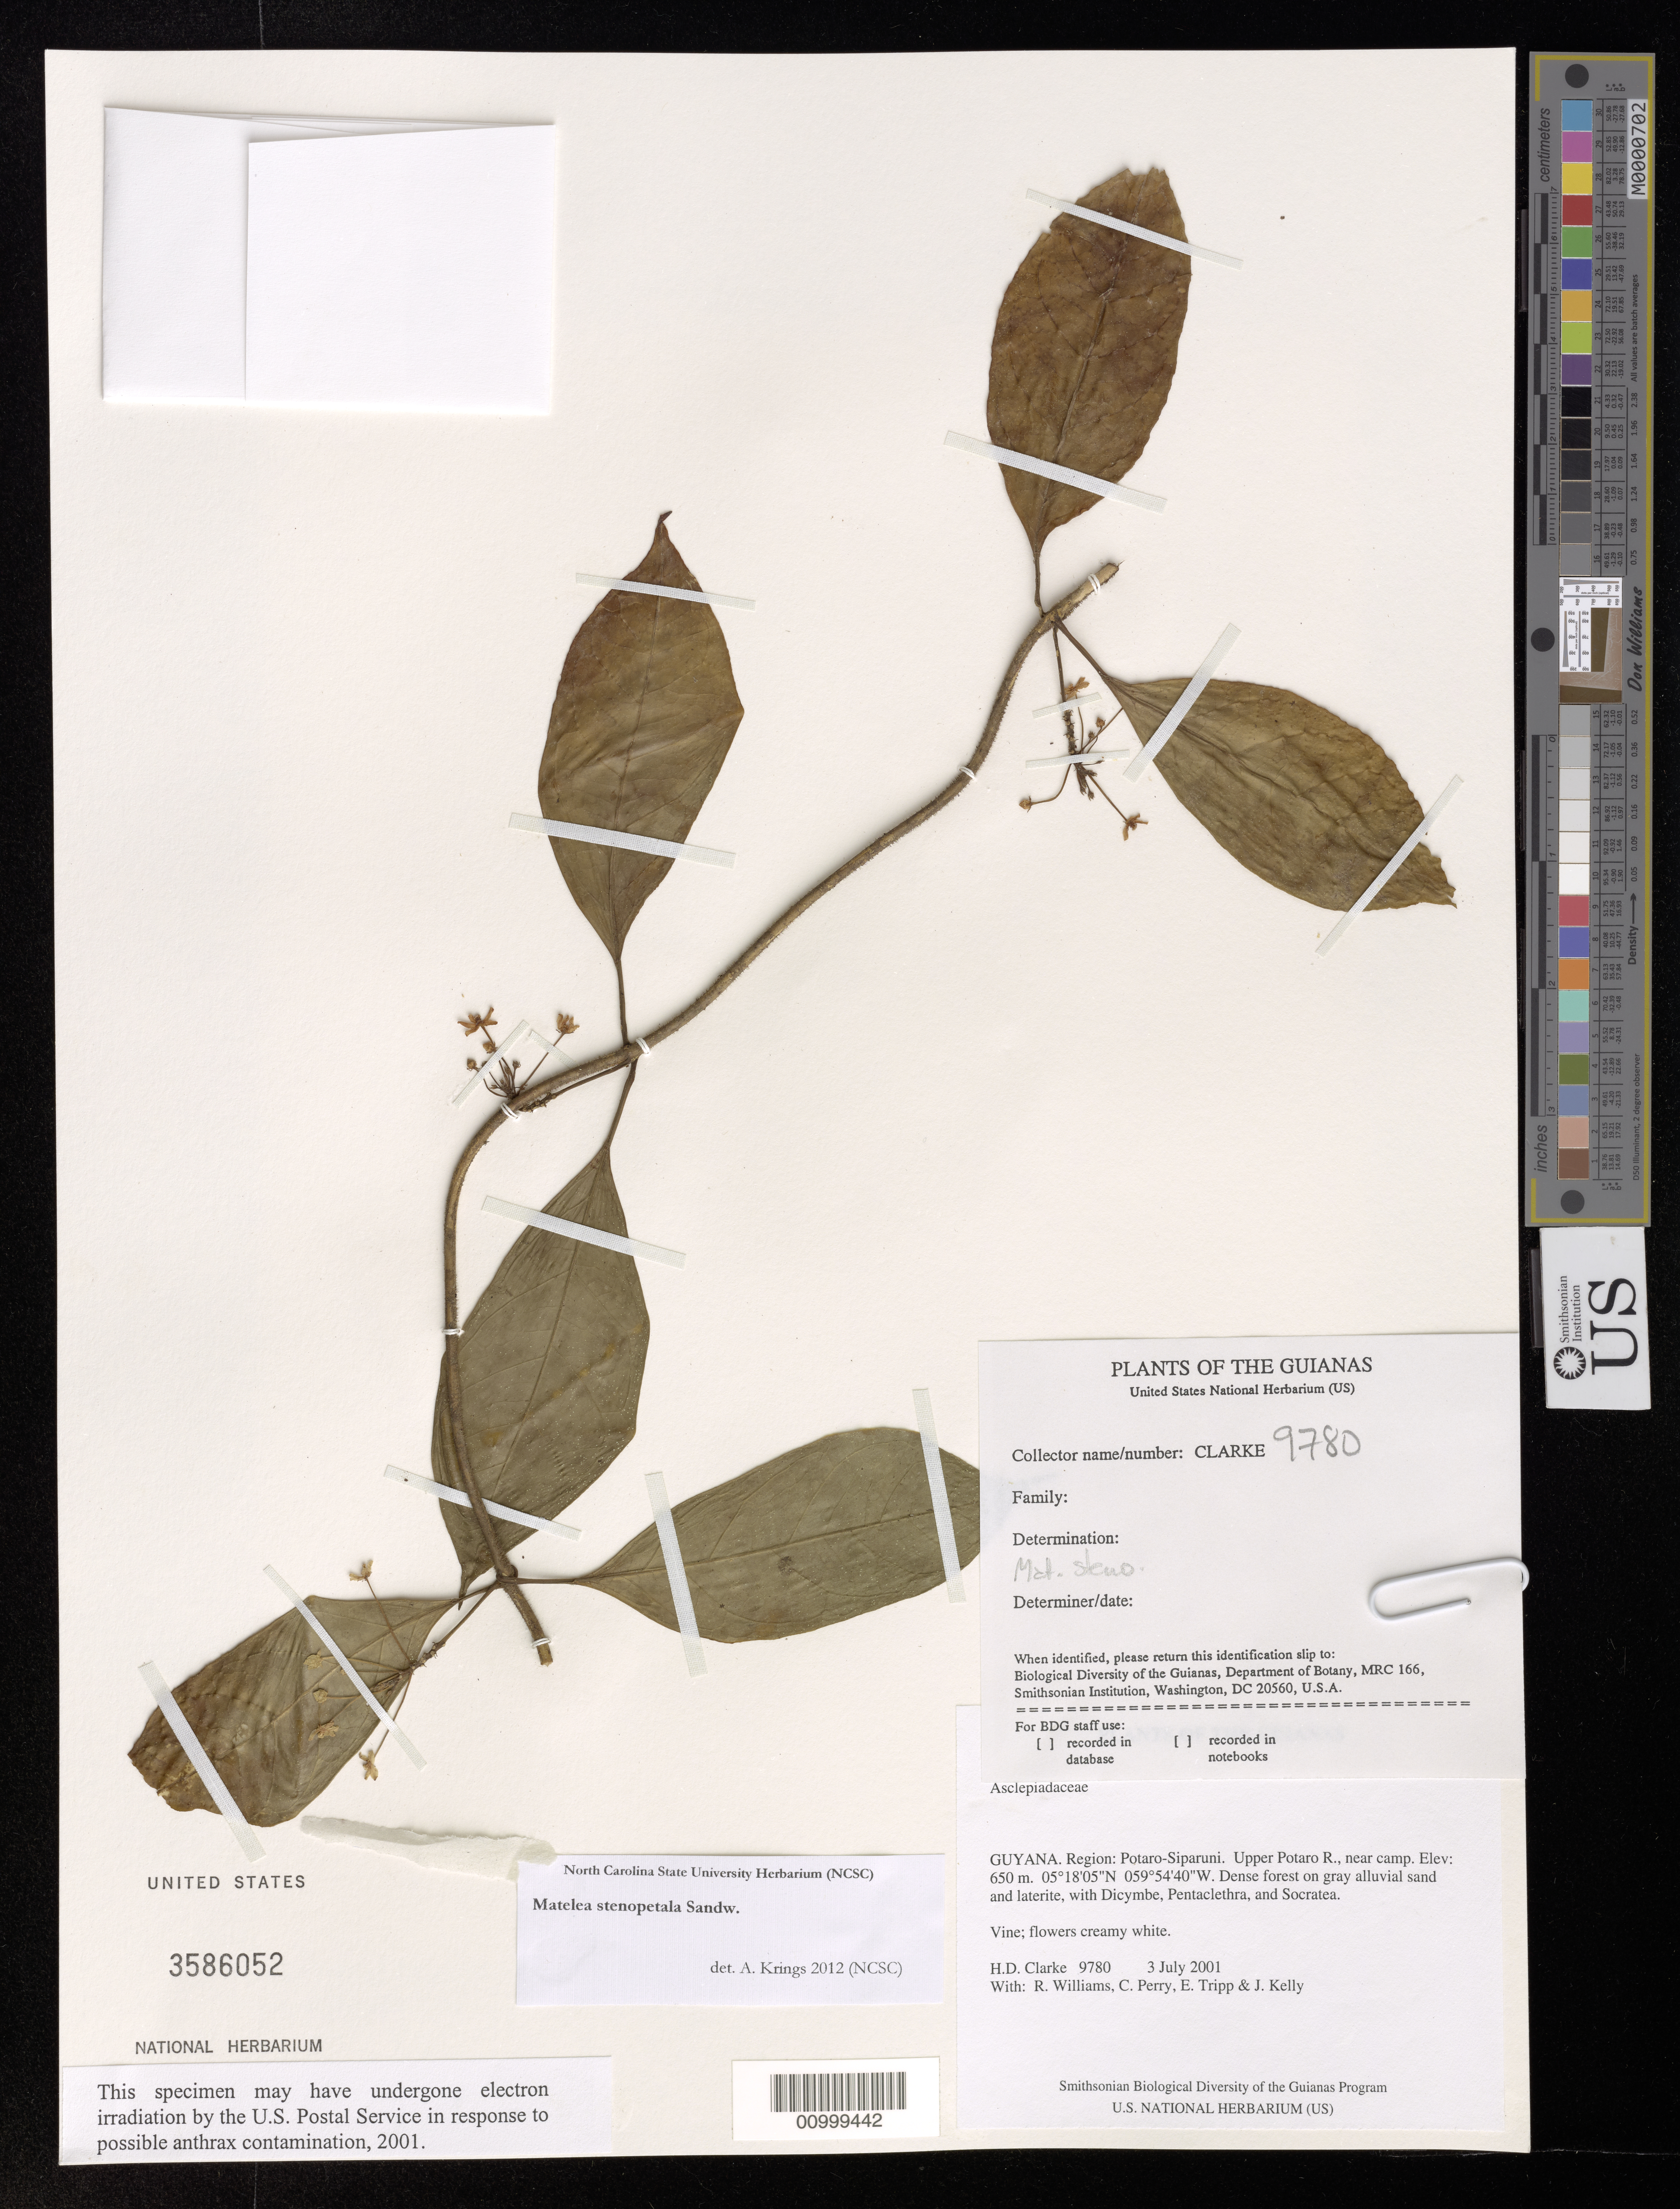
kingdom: Plantae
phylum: Tracheophyta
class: Magnoliopsida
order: Gentianales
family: Apocynaceae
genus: Matelea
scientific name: Matelea stenopetala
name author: Sandwith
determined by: Strong, Mark T., (BOT), Smithsonian Institution - National Museum of Natural History (UNITED STATES)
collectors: H. D. Clarke, R. Williams, C. Perry, E. Tripp & J. Kelly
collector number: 9780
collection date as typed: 3 July 2001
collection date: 2001-07-03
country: Guyana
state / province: Potaro-Siparuni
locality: Upper Potaro R., near camp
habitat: Dense forest on gray alluvial sand and laterite, with Dicymbe, Pentaclethra, and Socratea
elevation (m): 650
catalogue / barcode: US 3586052